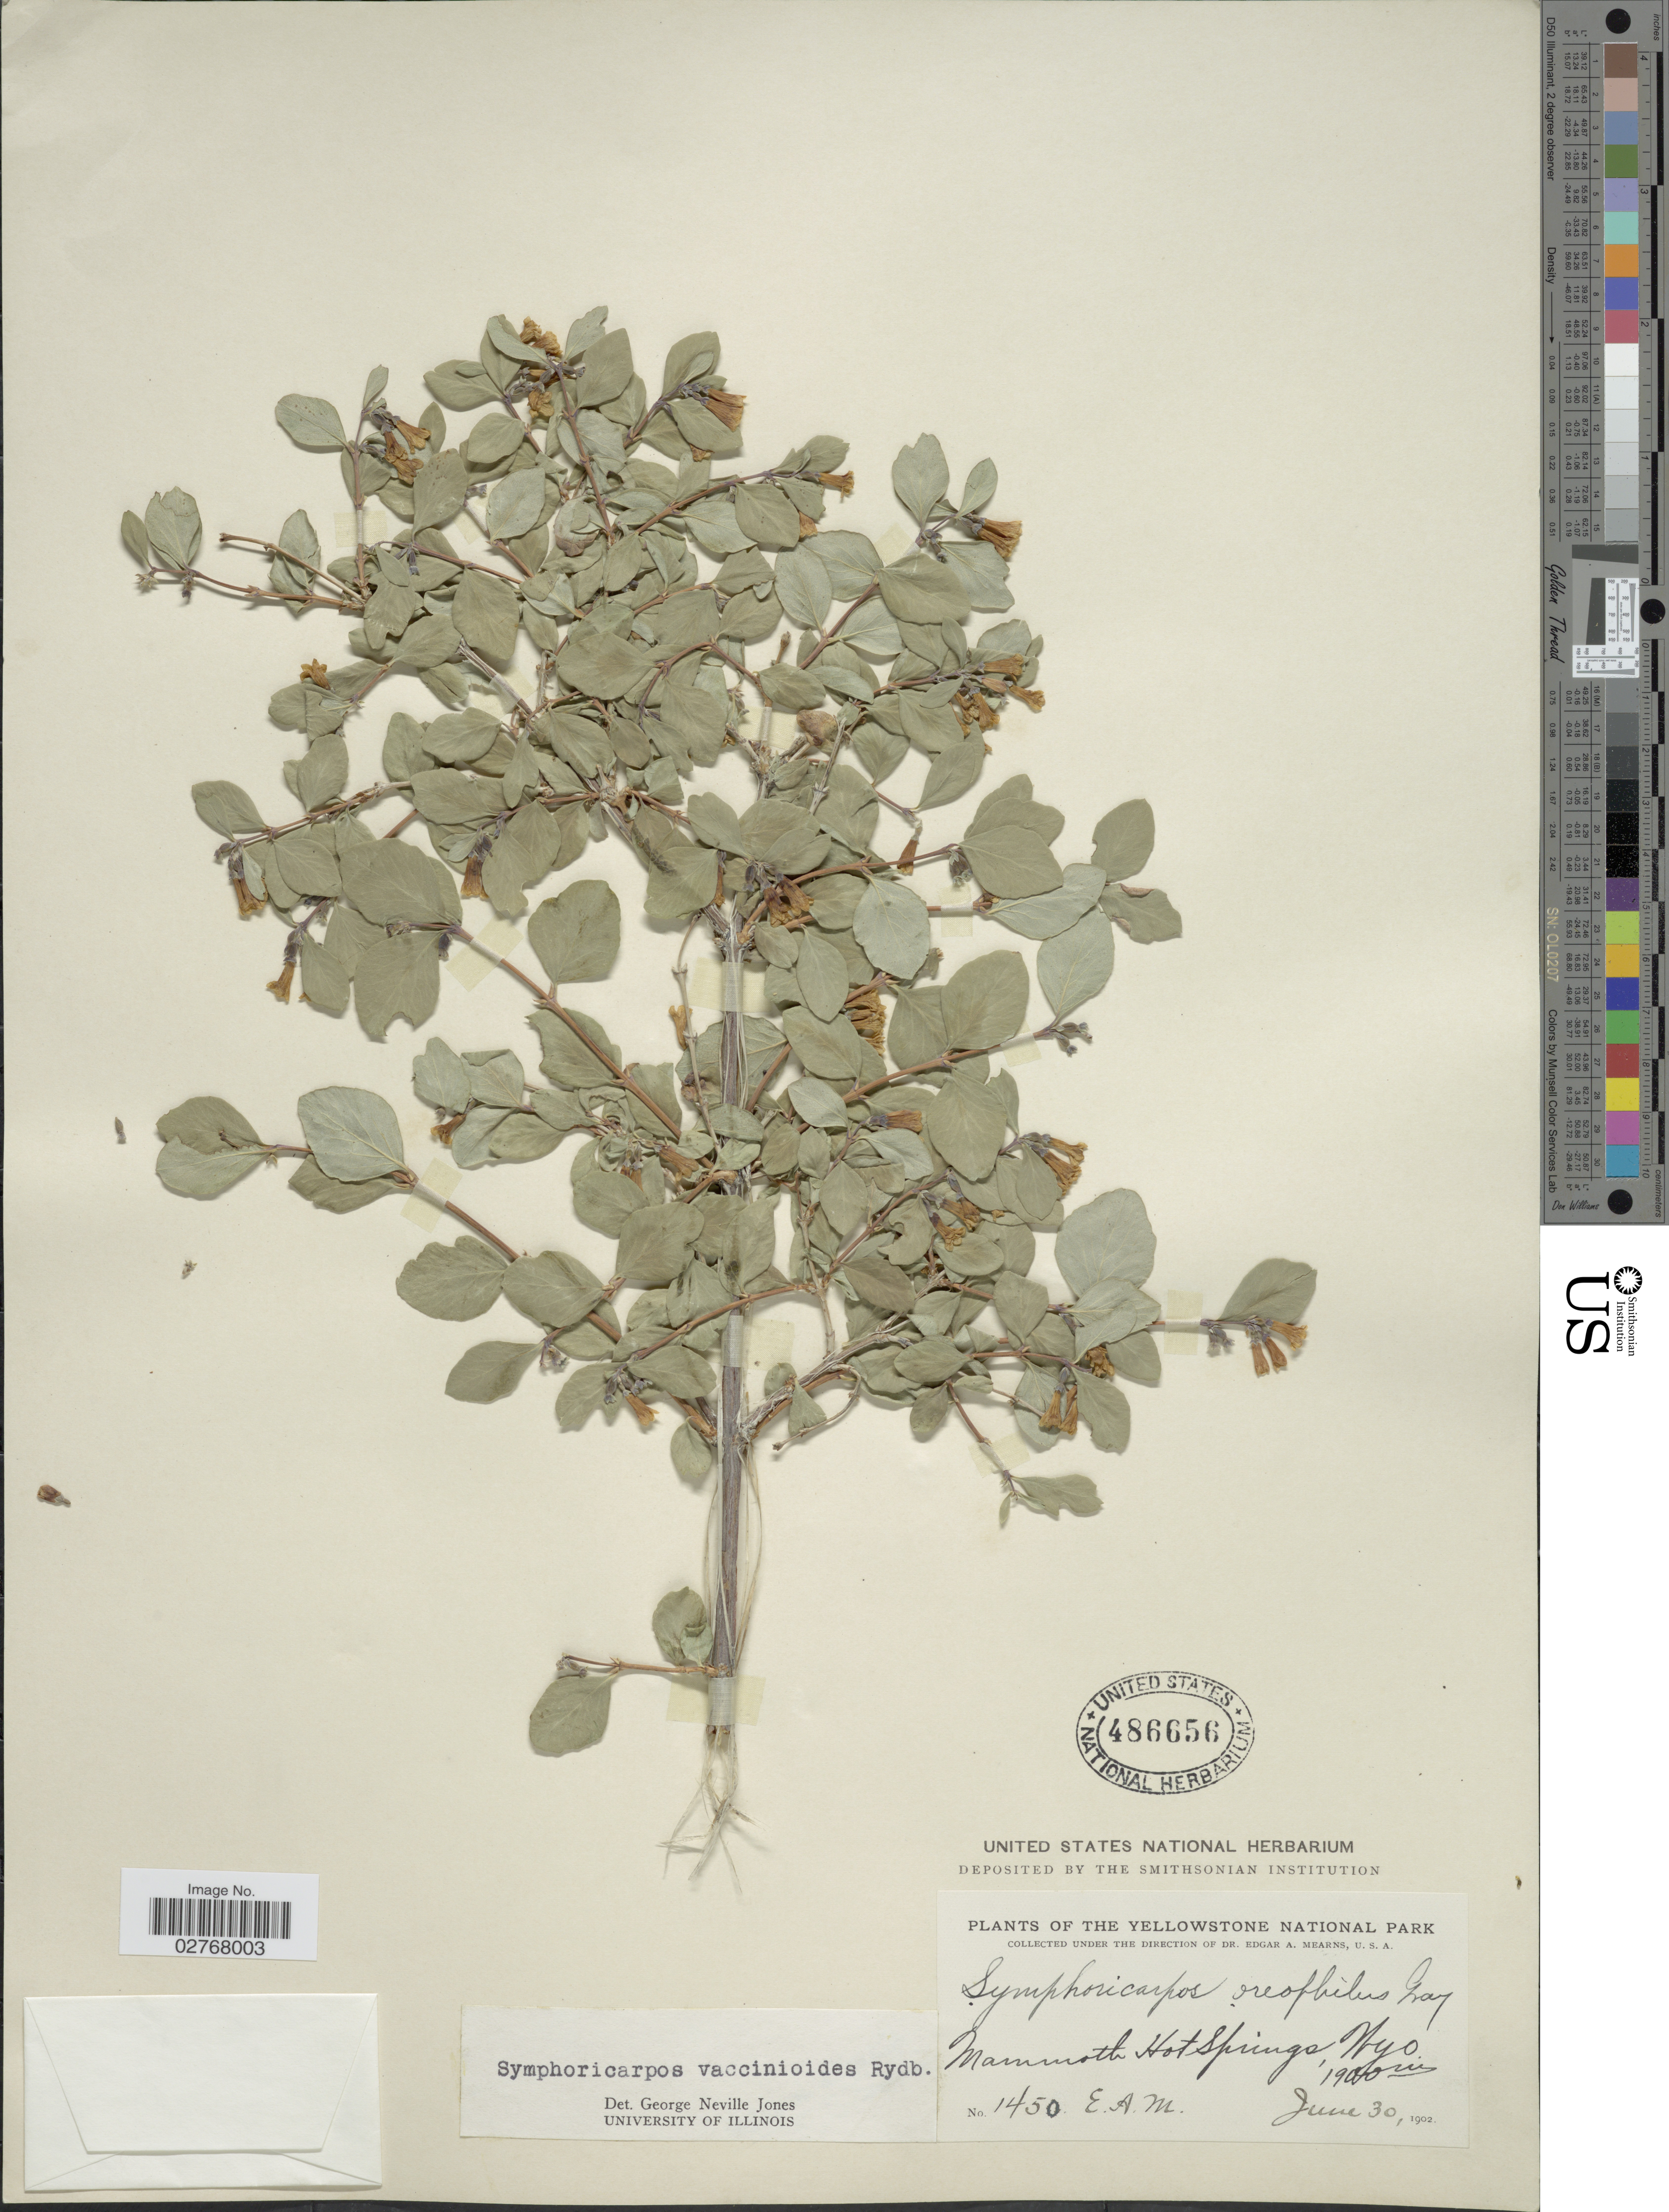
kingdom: Plantae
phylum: Tracheophyta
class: Magnoliopsida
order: Dipsacales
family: Caprifoliaceae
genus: Symphoricarpos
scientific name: Symphoricarpos vaccinioides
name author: Rydb.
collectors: E. A. Mearns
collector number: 1450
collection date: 1902-06-30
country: United States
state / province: Wyoming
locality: The Yellowstone National Park, Mammoth Hot Springs, Wyo.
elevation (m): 1900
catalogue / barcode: US 486656